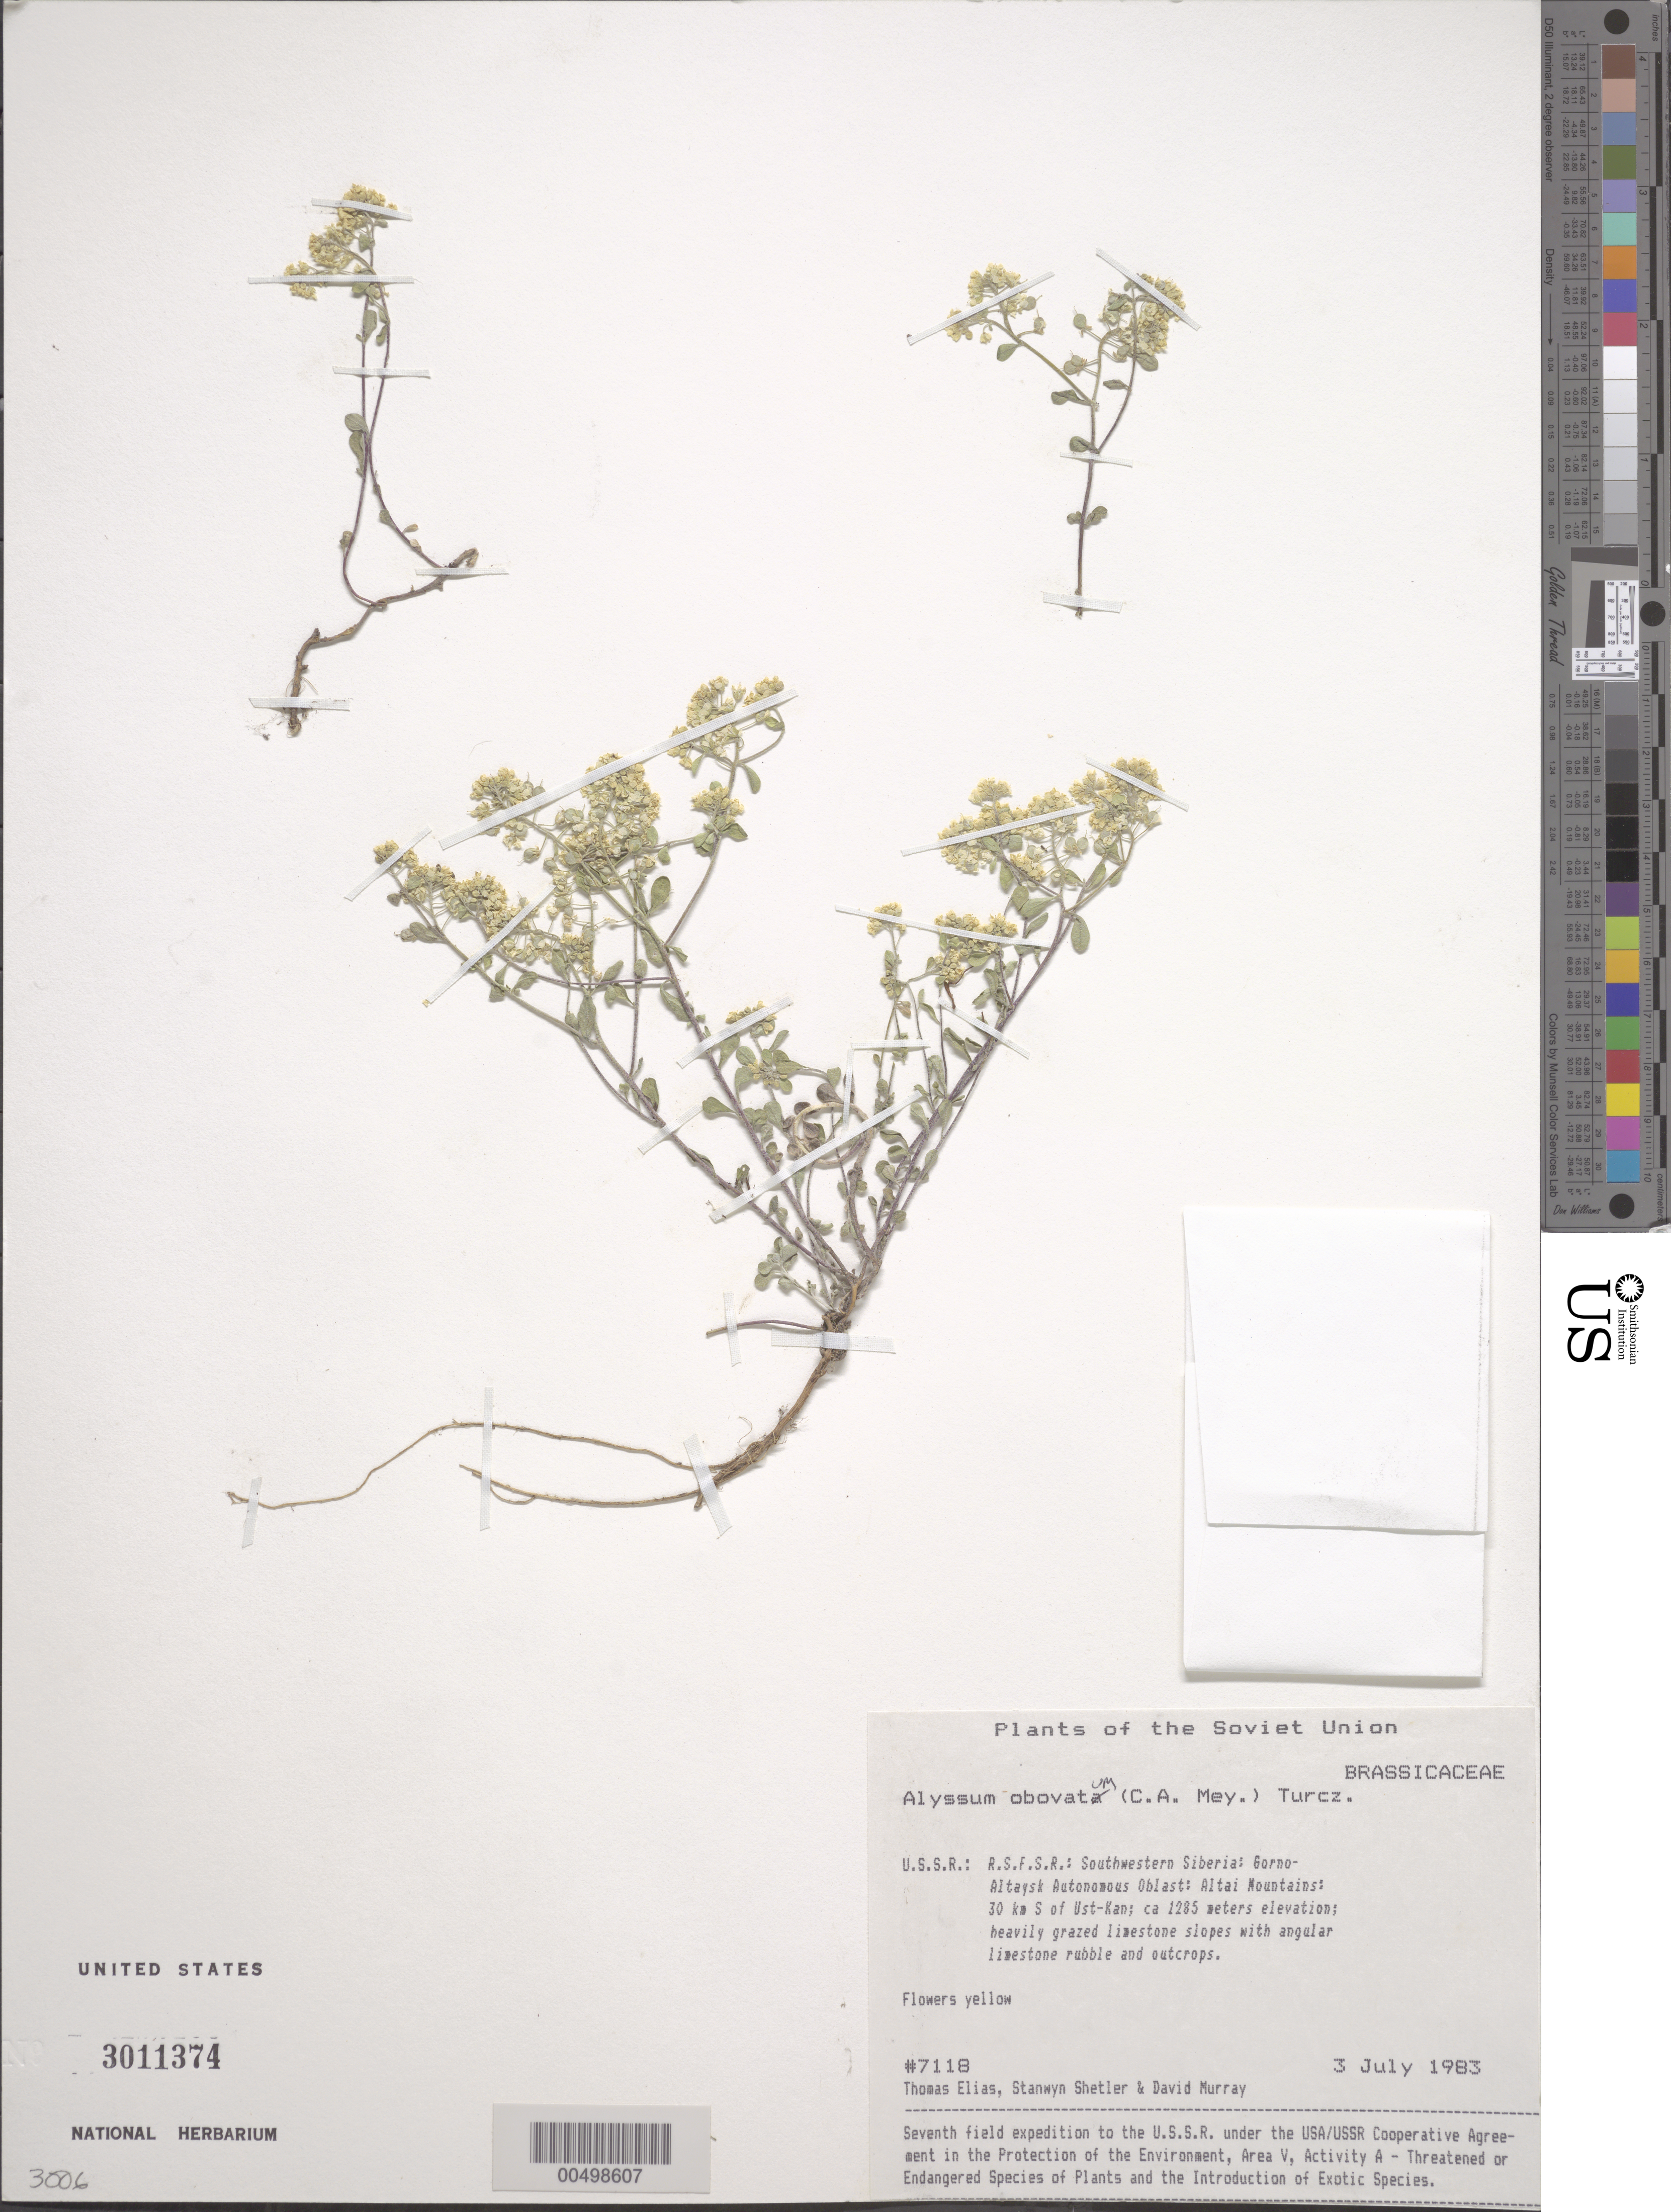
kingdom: Plantae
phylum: Tracheophyta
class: Magnoliopsida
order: Brassicales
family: Brassicaceae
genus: Alyssum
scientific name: Alyssum obovatum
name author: (C.A. Mey.) Turcz.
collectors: T. Elias, S. Shetler & D. F. Murray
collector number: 7118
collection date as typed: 03 Jul 1983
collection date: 1983-07-03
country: Russian Federation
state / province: Altai Republic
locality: Altai Mountains, 30 km S of Ust-Kan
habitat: heavily grazed limestone slopes with angular limestone rubble and outcrops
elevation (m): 1285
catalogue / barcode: US 3011374